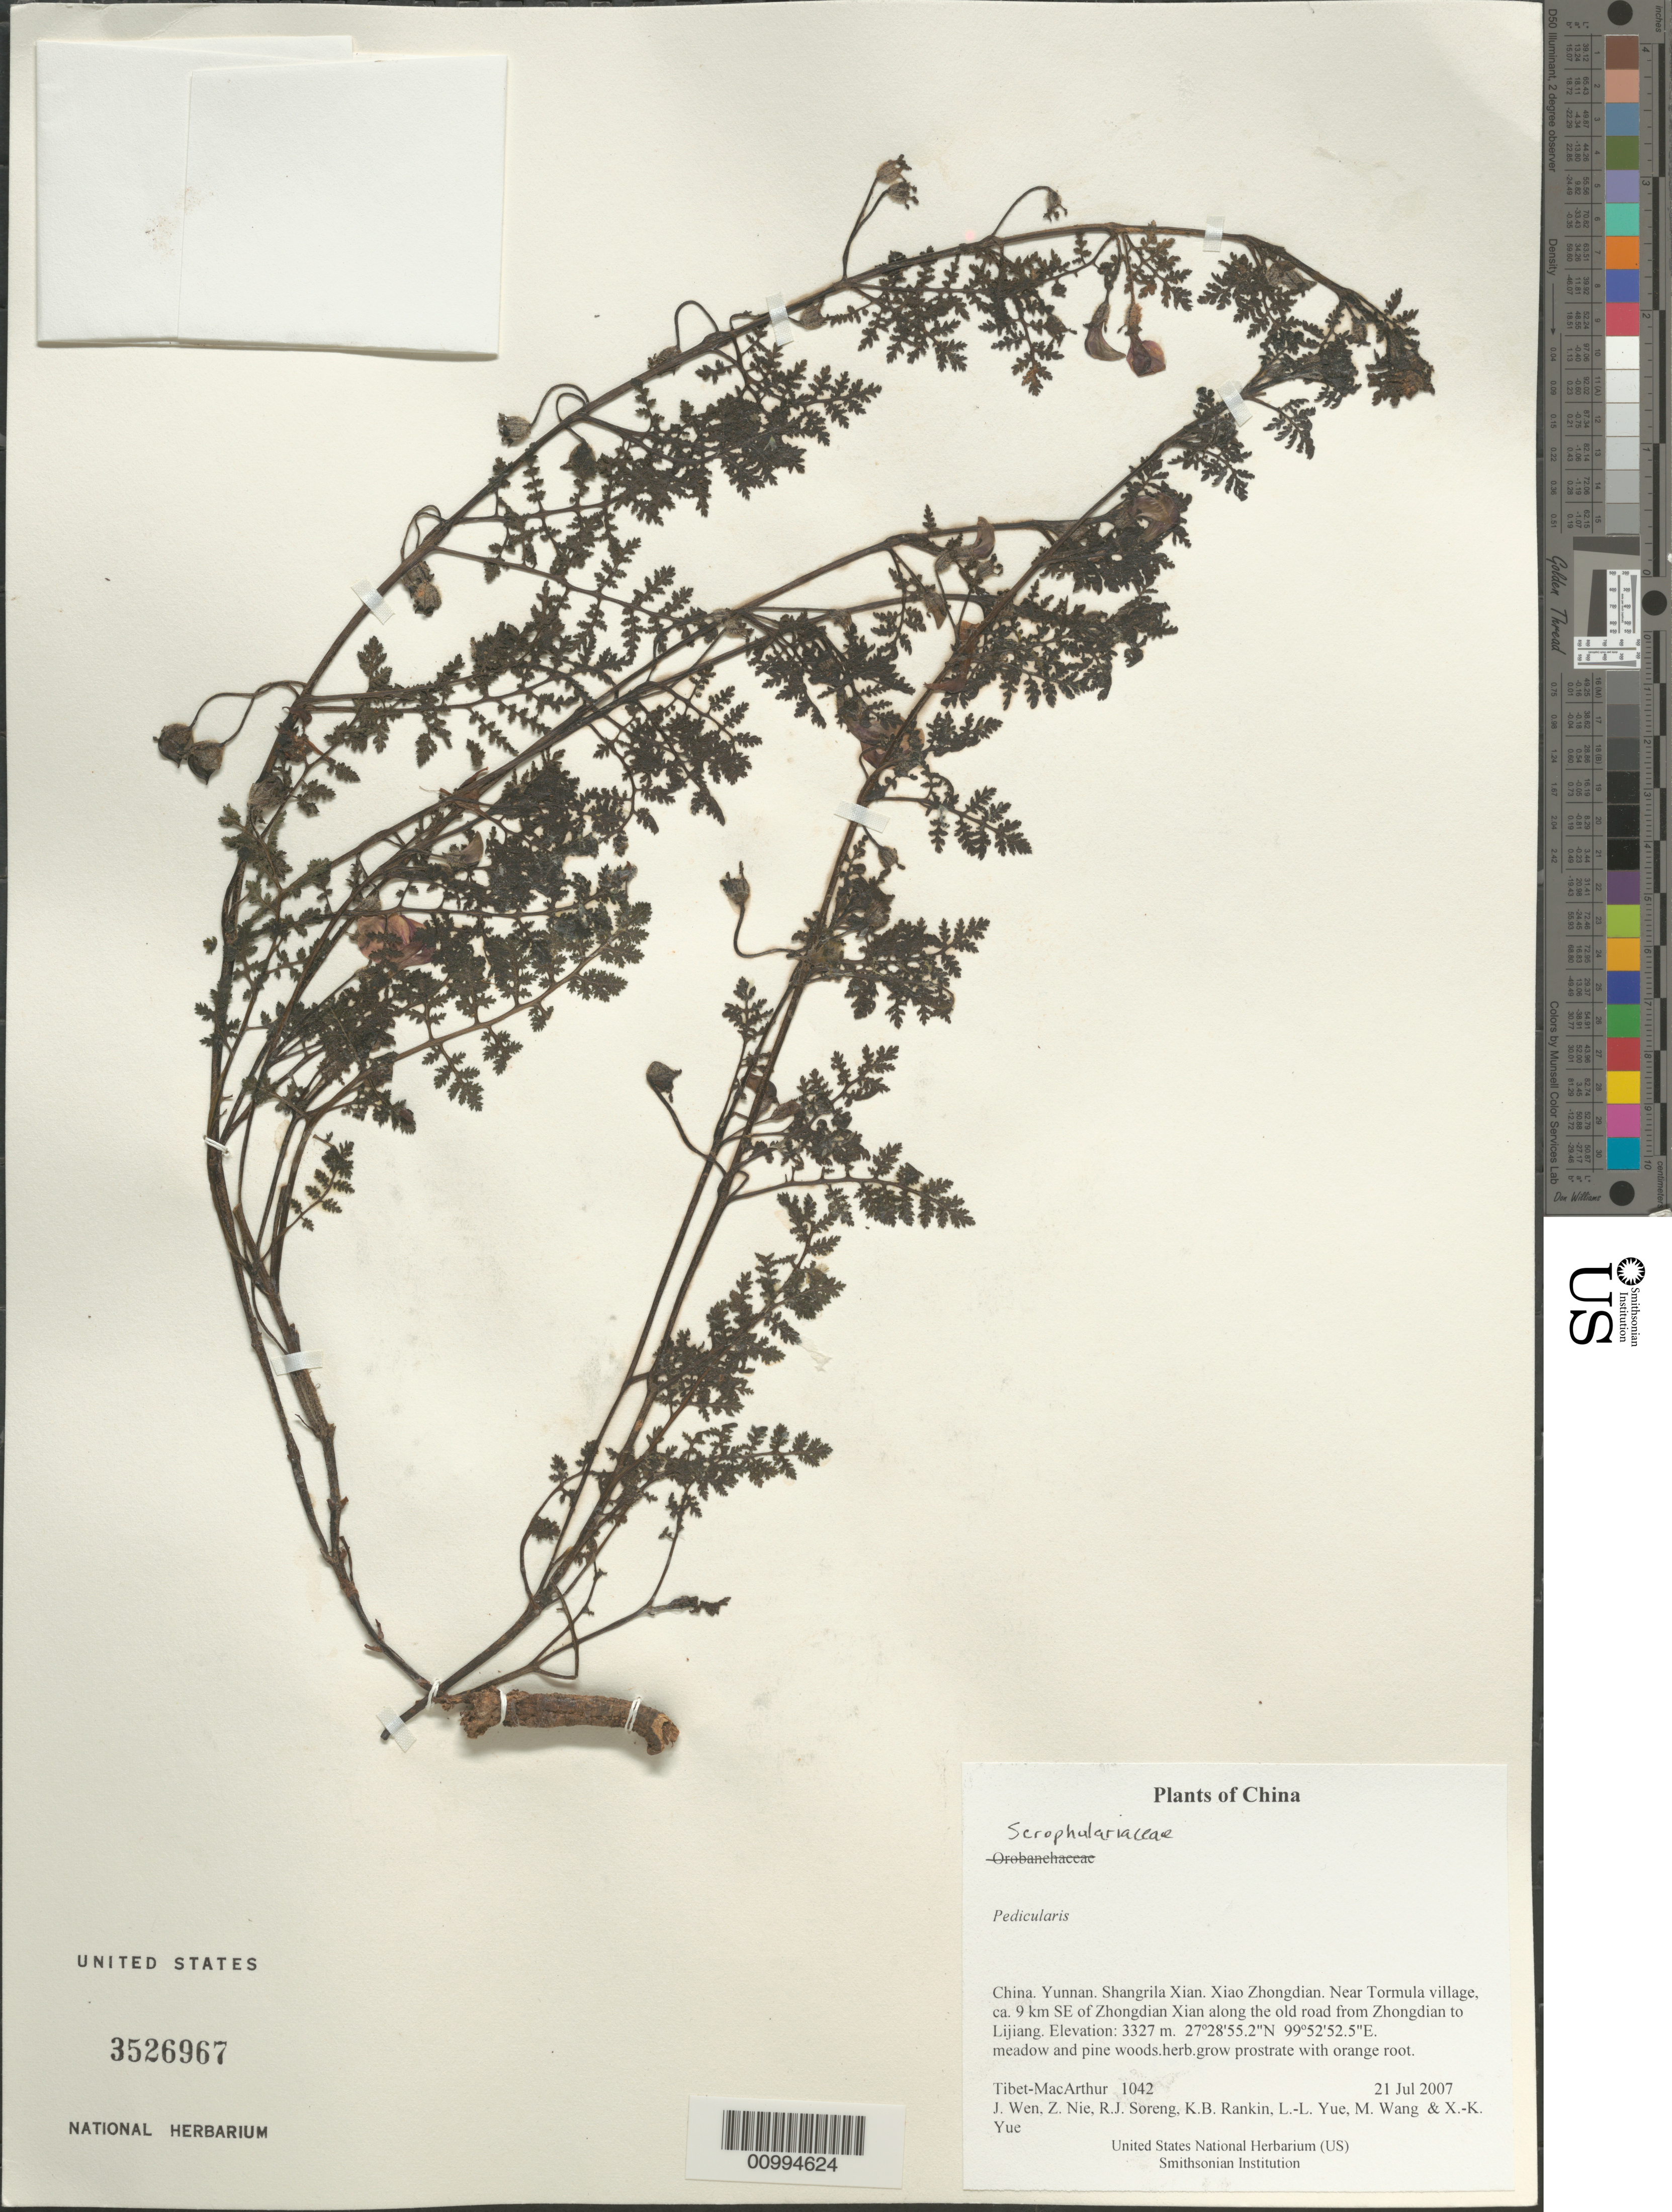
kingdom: Plantae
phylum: Tracheophyta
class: Magnoliopsida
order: Lamiales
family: Orobanchaceae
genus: Pedicularis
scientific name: Pedicularis sp.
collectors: Tibet-MacArthur, J. Wen, Z. Nie, R. J. Soreng, K. Rankin, L. Yue, M. Wang & X. Yue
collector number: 1042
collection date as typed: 21 Jul 2007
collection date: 2007-07-21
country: China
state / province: Yunnan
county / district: Shangrila Xian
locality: Xiao Zhongdian. Near Tormula village, ca. 9 km SE of Zhongdian Xian along the old road from Zhongdian to Lijiang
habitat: meadow and pine woods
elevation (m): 3327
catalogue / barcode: US 3526967